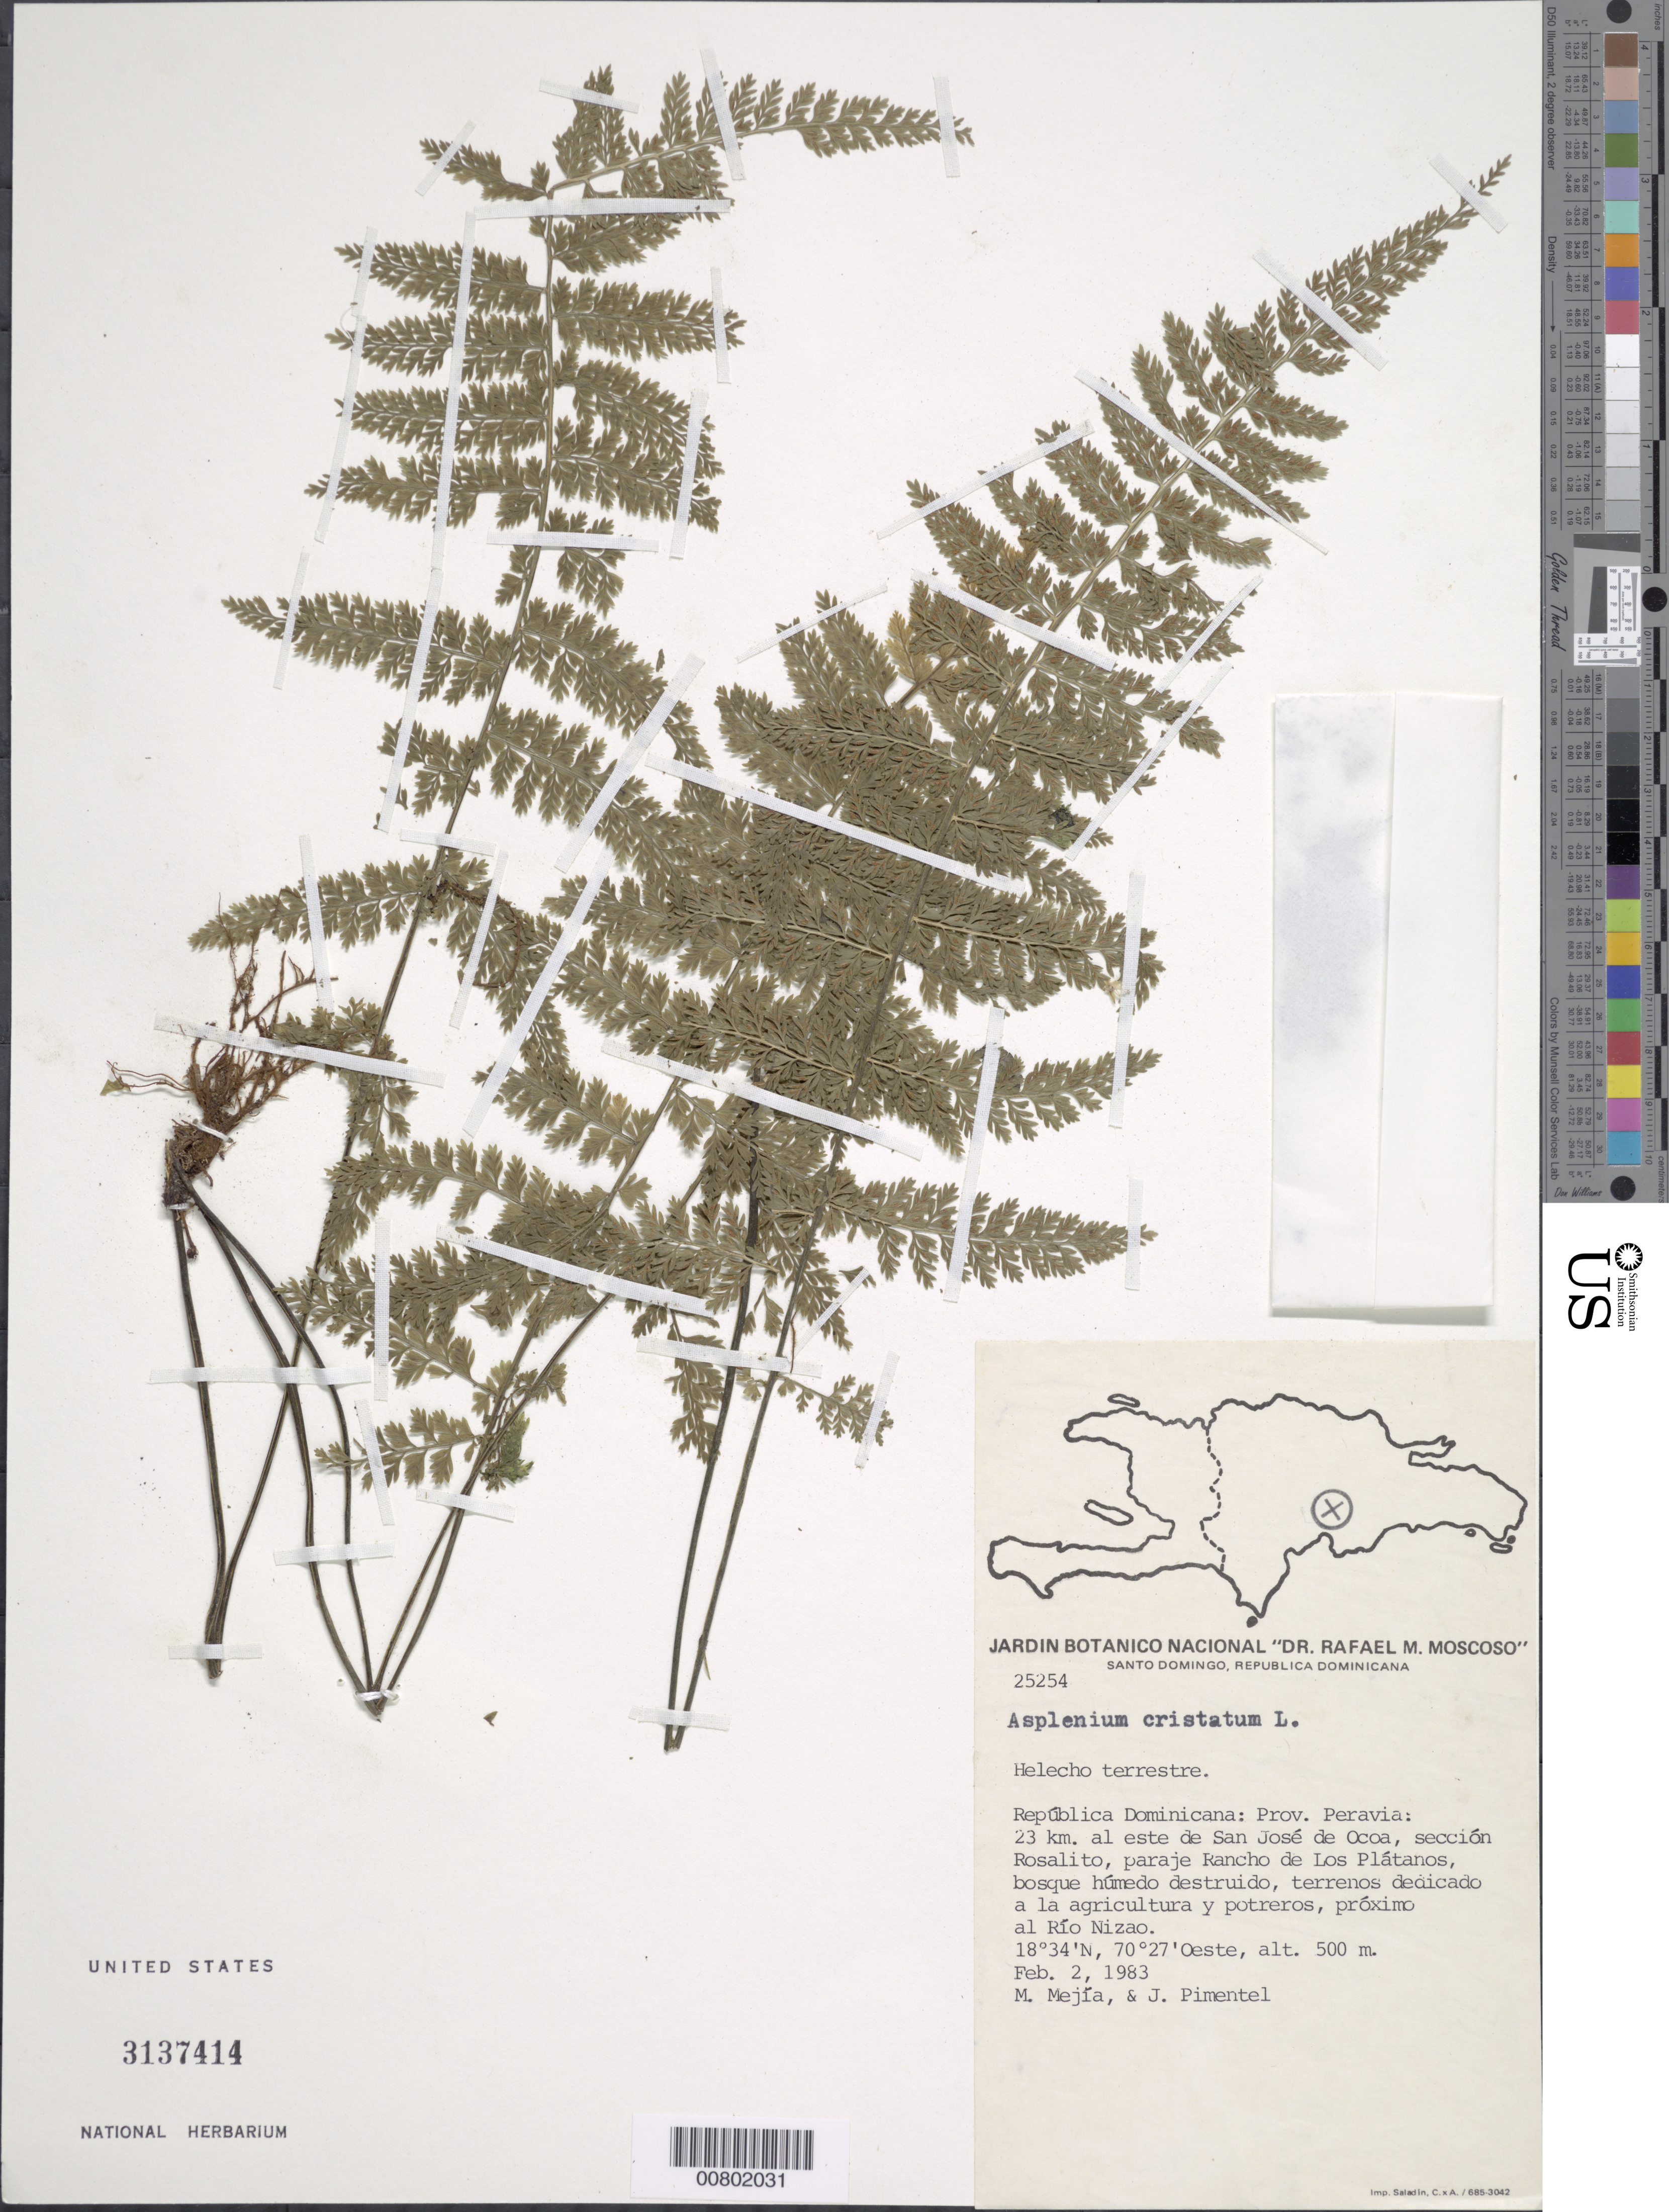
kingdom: Plantae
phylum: Tracheophyta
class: Polypodiopsida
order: Polypodiales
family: Aspleniaceae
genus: Asplenium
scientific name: Asplenium cristatum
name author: Lam.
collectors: M. Mejia & J. Pimentel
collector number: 25254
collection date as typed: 02 Feb 1983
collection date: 1983-02-02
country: Dominican Republic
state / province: Peravia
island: Hispaniola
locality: San José de Ocoa, 23 km E, sec. Rosalito, Rancho Los Plátanos, Río Nizao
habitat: Bosque humedo destruido, terrenos dedicado a la agricultura y potreros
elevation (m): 500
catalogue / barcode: US 3137414